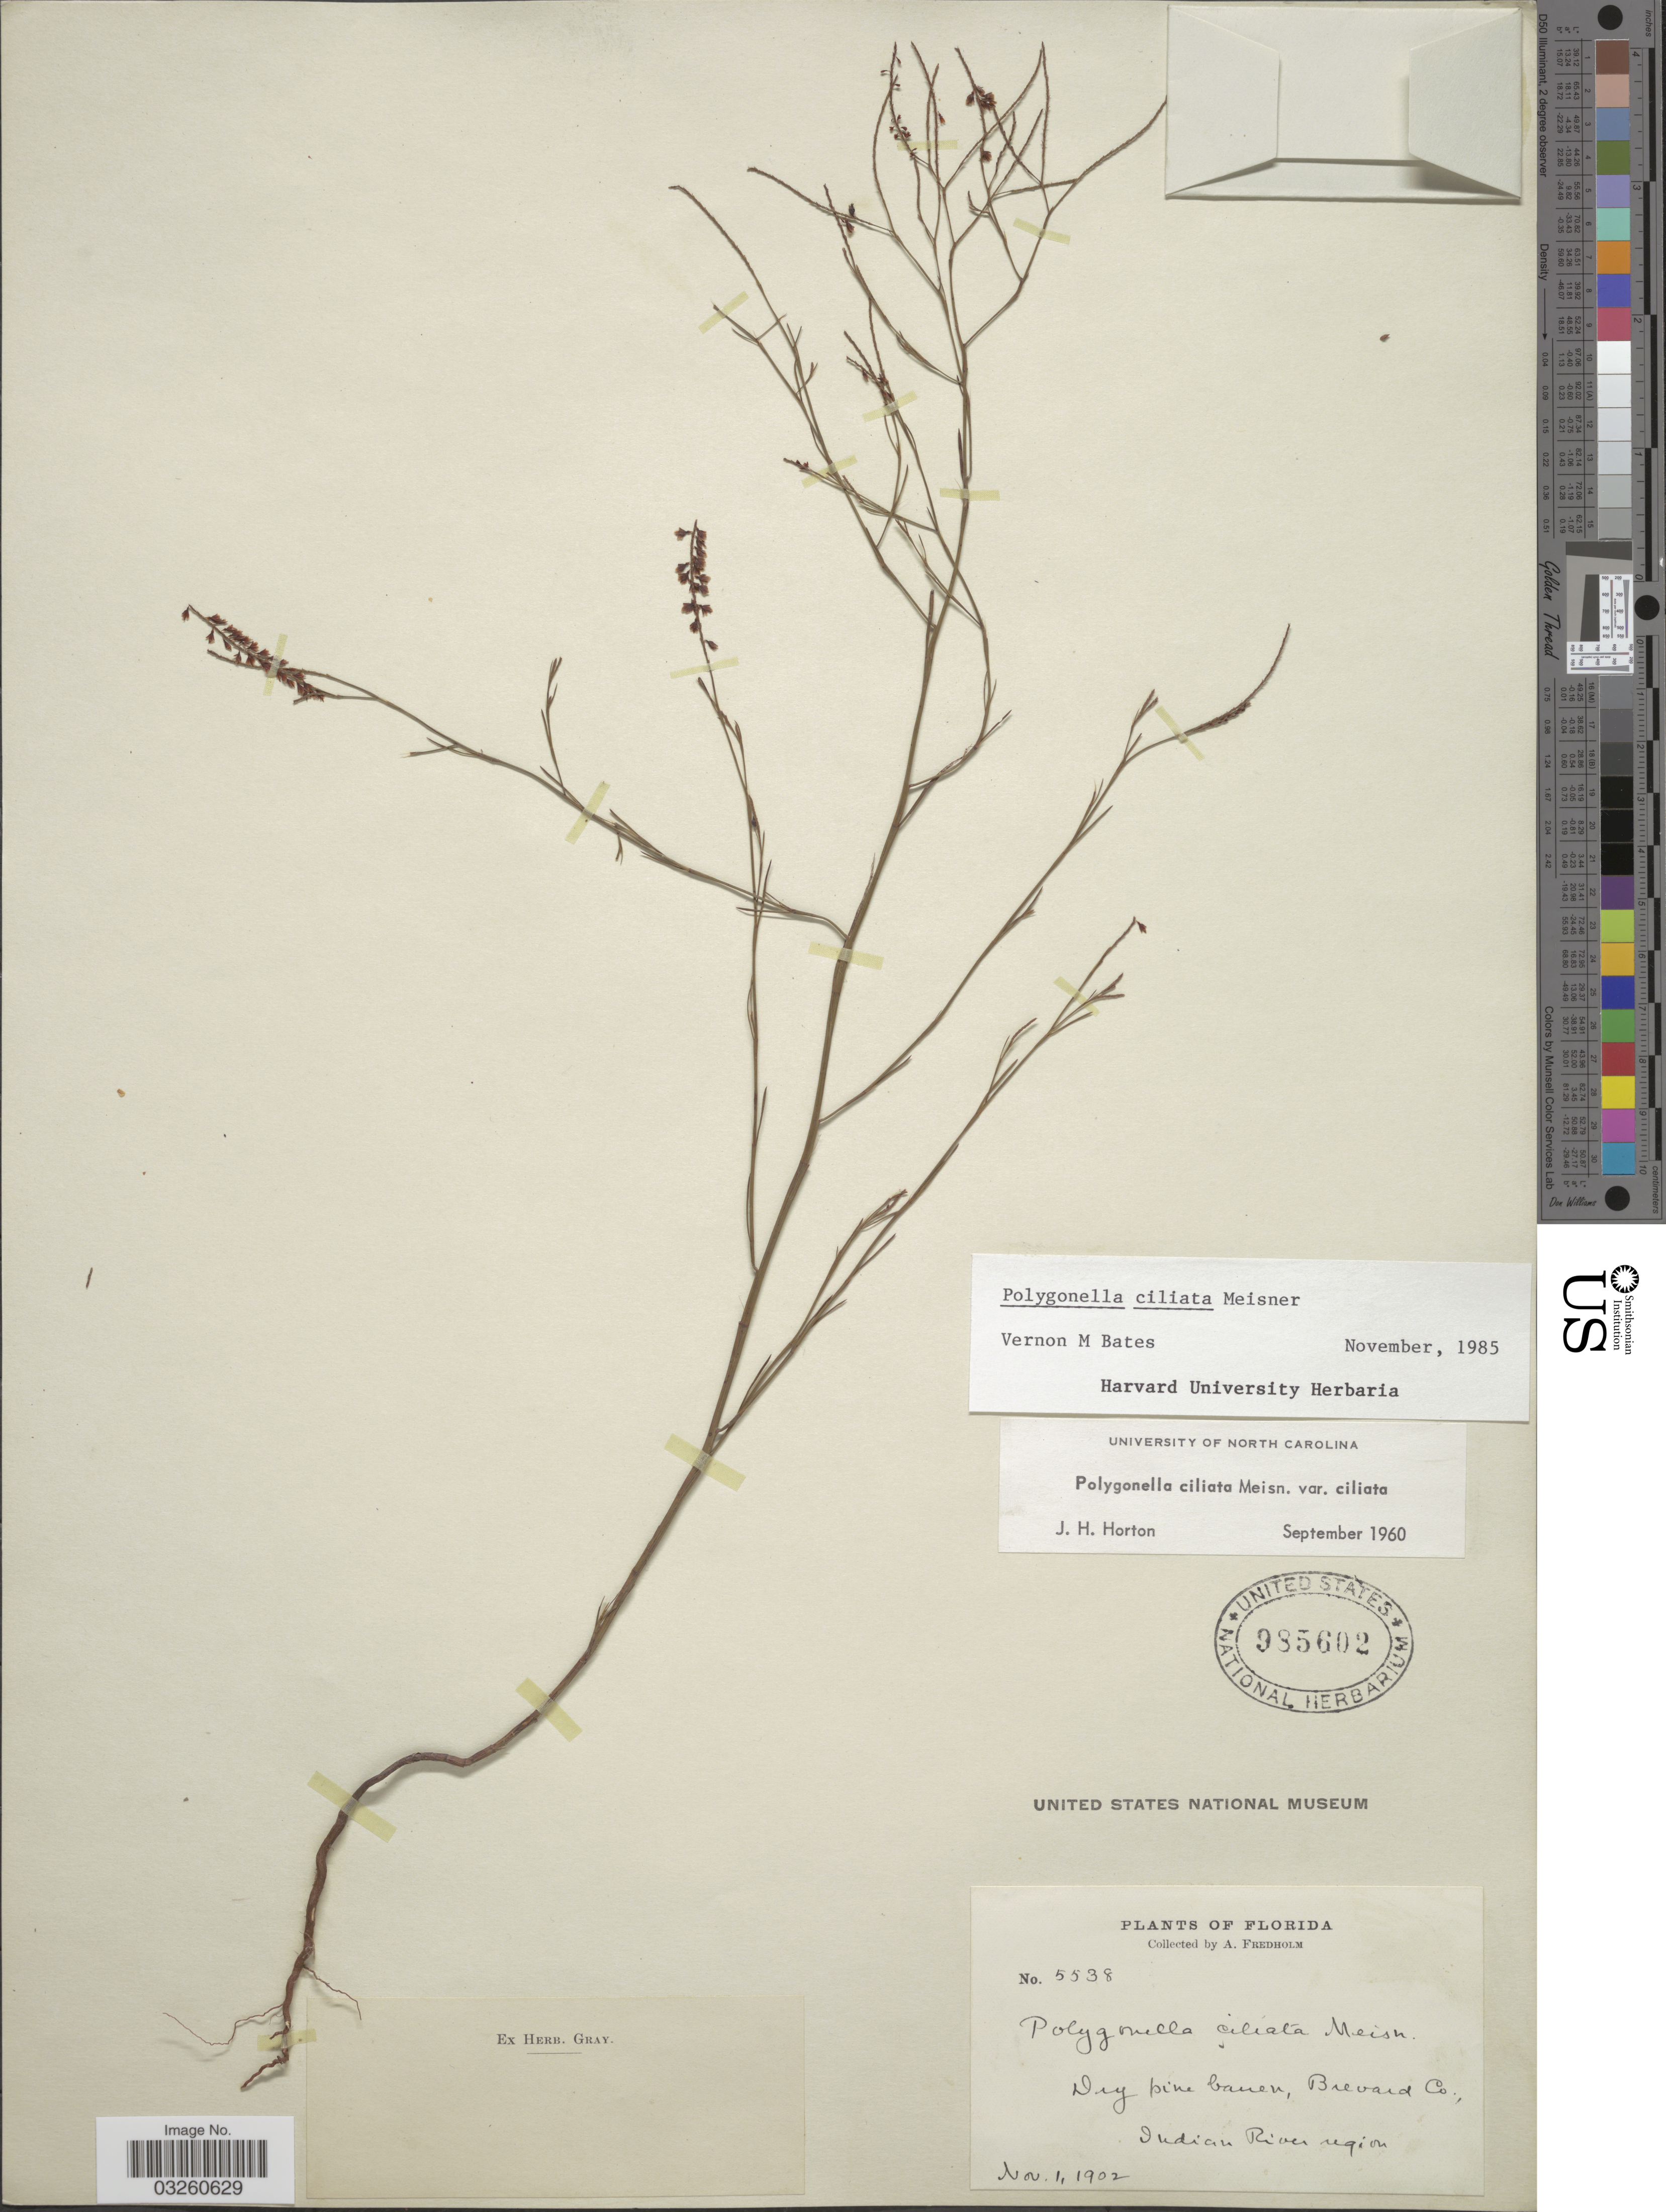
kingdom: Plantae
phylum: Tracheophyta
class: Magnoliopsida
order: Caryophyllales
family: Polygonaceae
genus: Polygonella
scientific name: Polygonella ciliata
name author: Meisn.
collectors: A. Fredholm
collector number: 5538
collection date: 1902-11-01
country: United States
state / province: Florida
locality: Brevard Co., Indian River region.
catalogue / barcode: US 985602